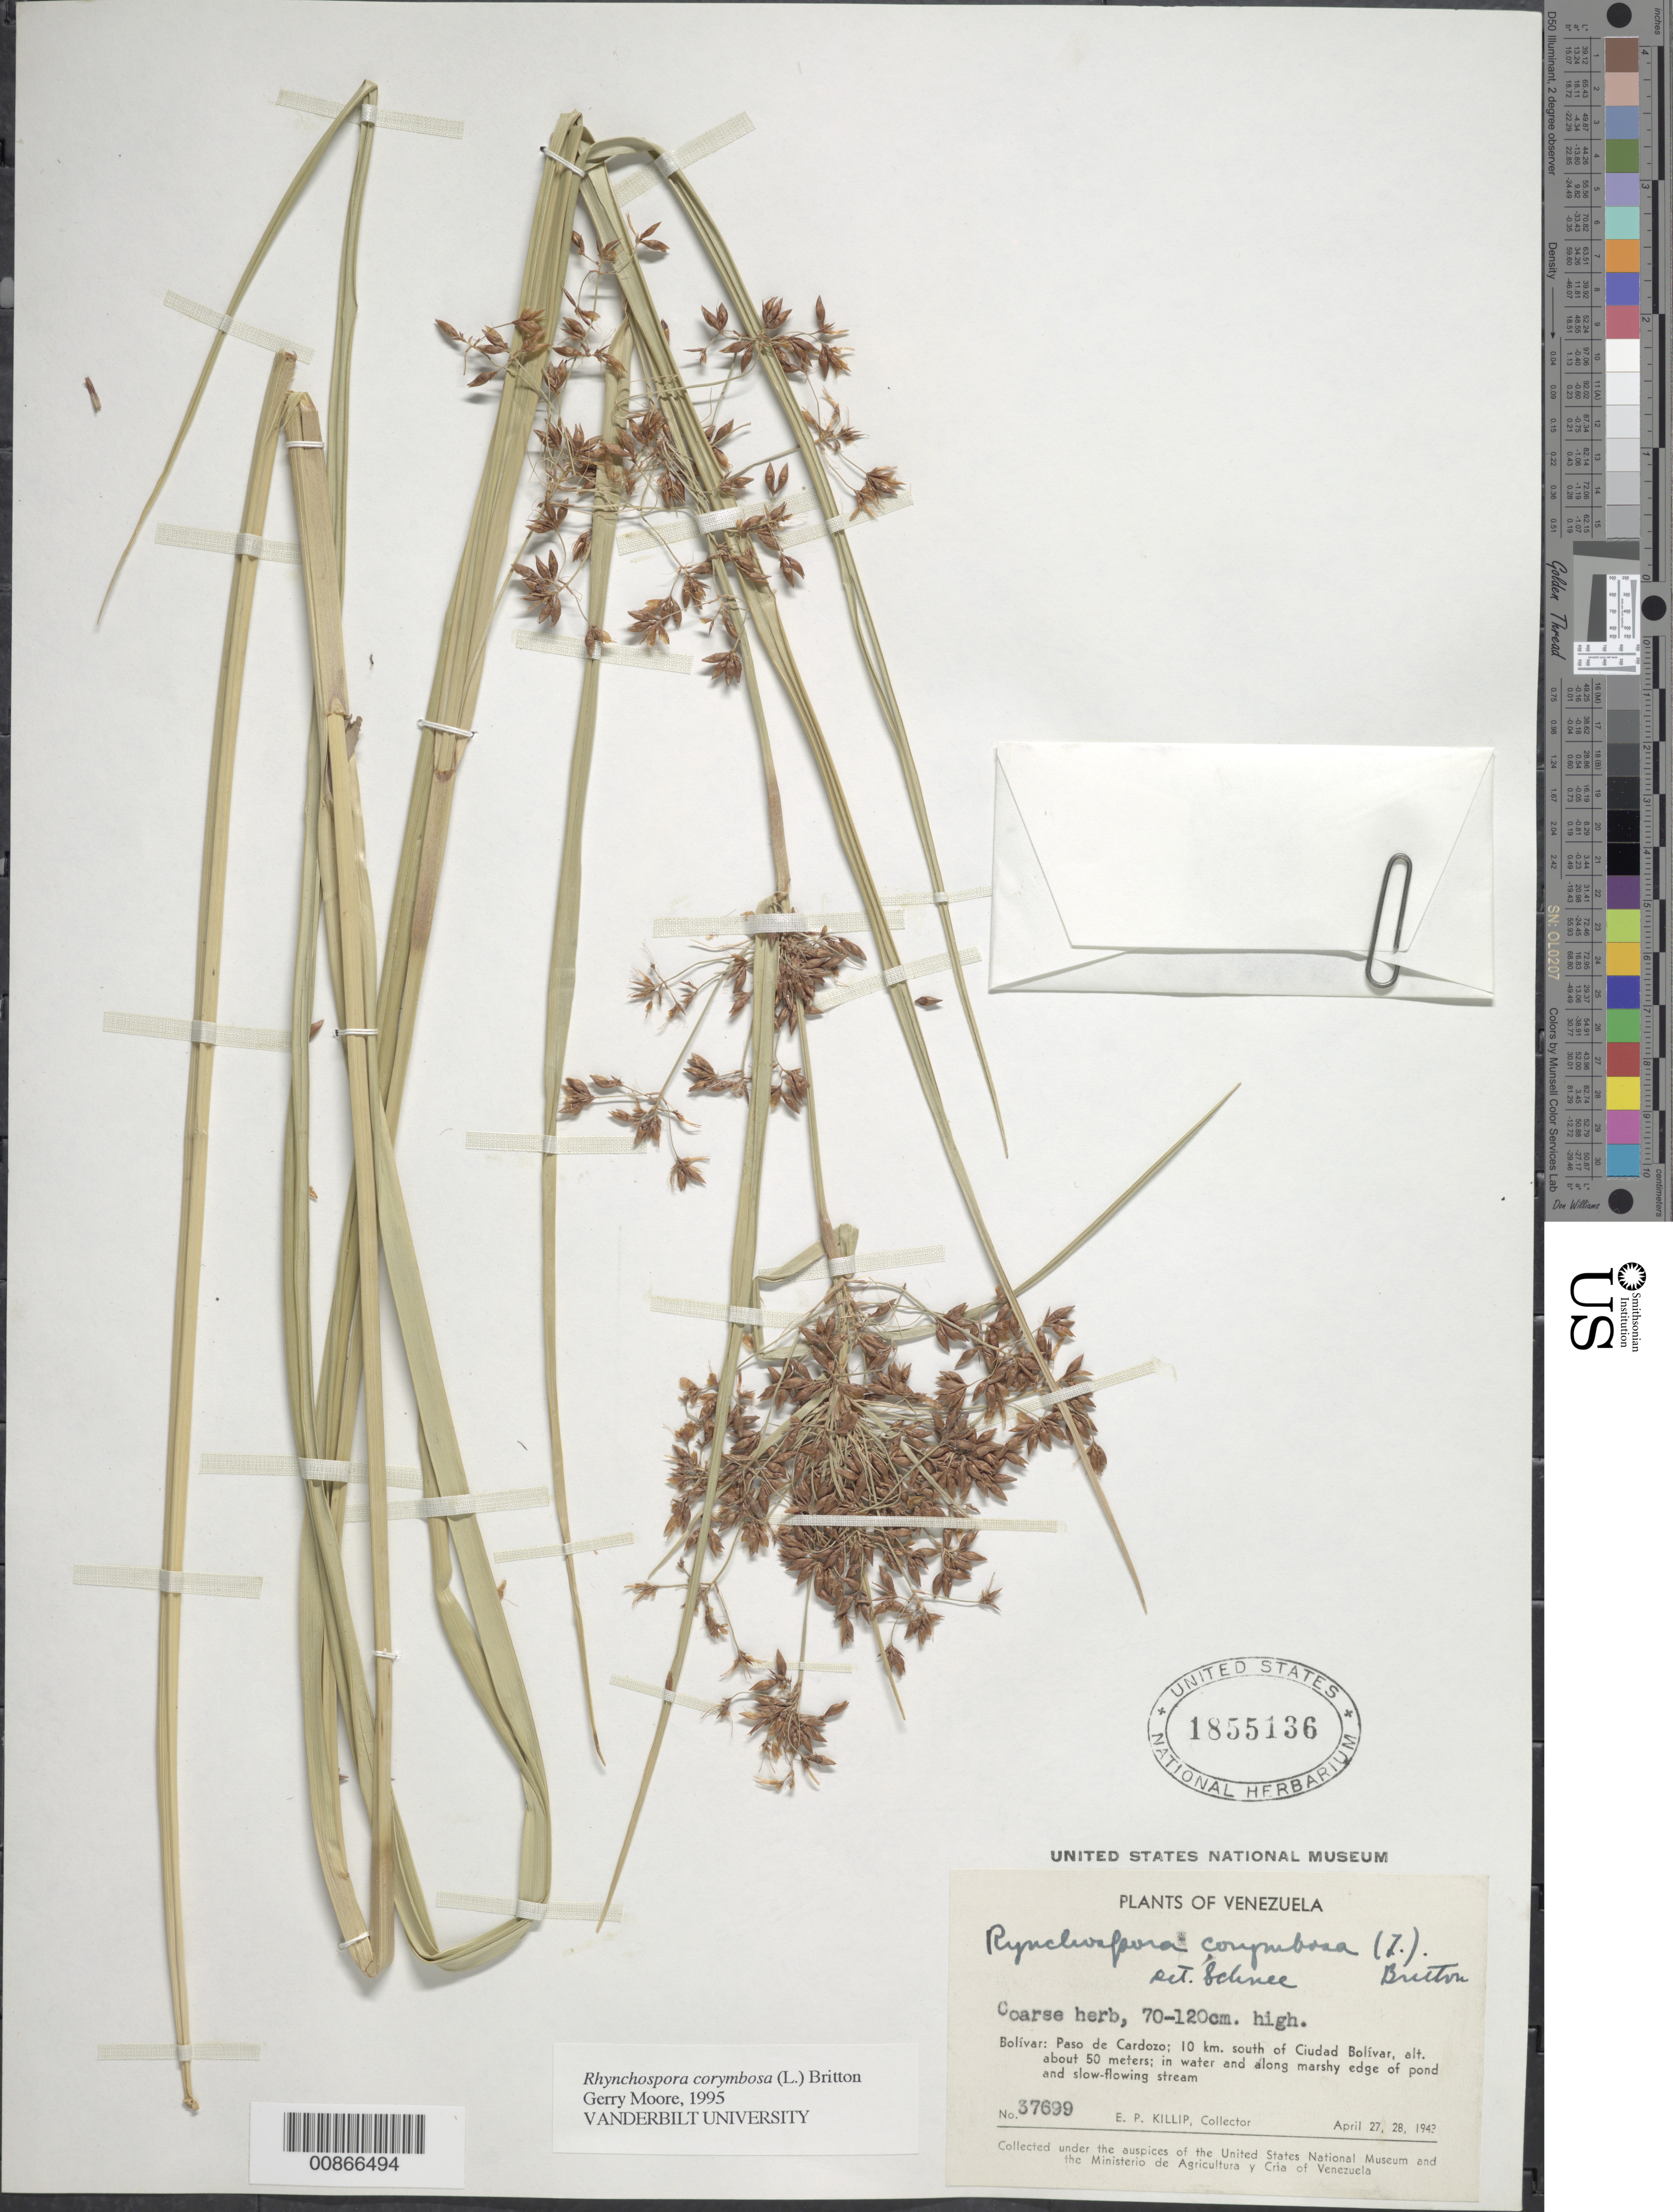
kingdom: Plantae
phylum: Tracheophyta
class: Liliopsida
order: Poales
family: Cyperaceae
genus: Rhynchospora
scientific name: Rhynchospora corymbosa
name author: (L.) Britton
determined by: Moore, G. T.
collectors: E. P. Killip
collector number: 37699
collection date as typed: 27-Apr-43 to 28-Apr-43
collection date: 1943-04-27/1943-04-28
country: Venezuela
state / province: Bolívar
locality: Paso de Cardozo; 10 km south of Ciudad Bolívar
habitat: In water and along marshy edge of pond and slow-flowing stream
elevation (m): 50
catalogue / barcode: US 1855136